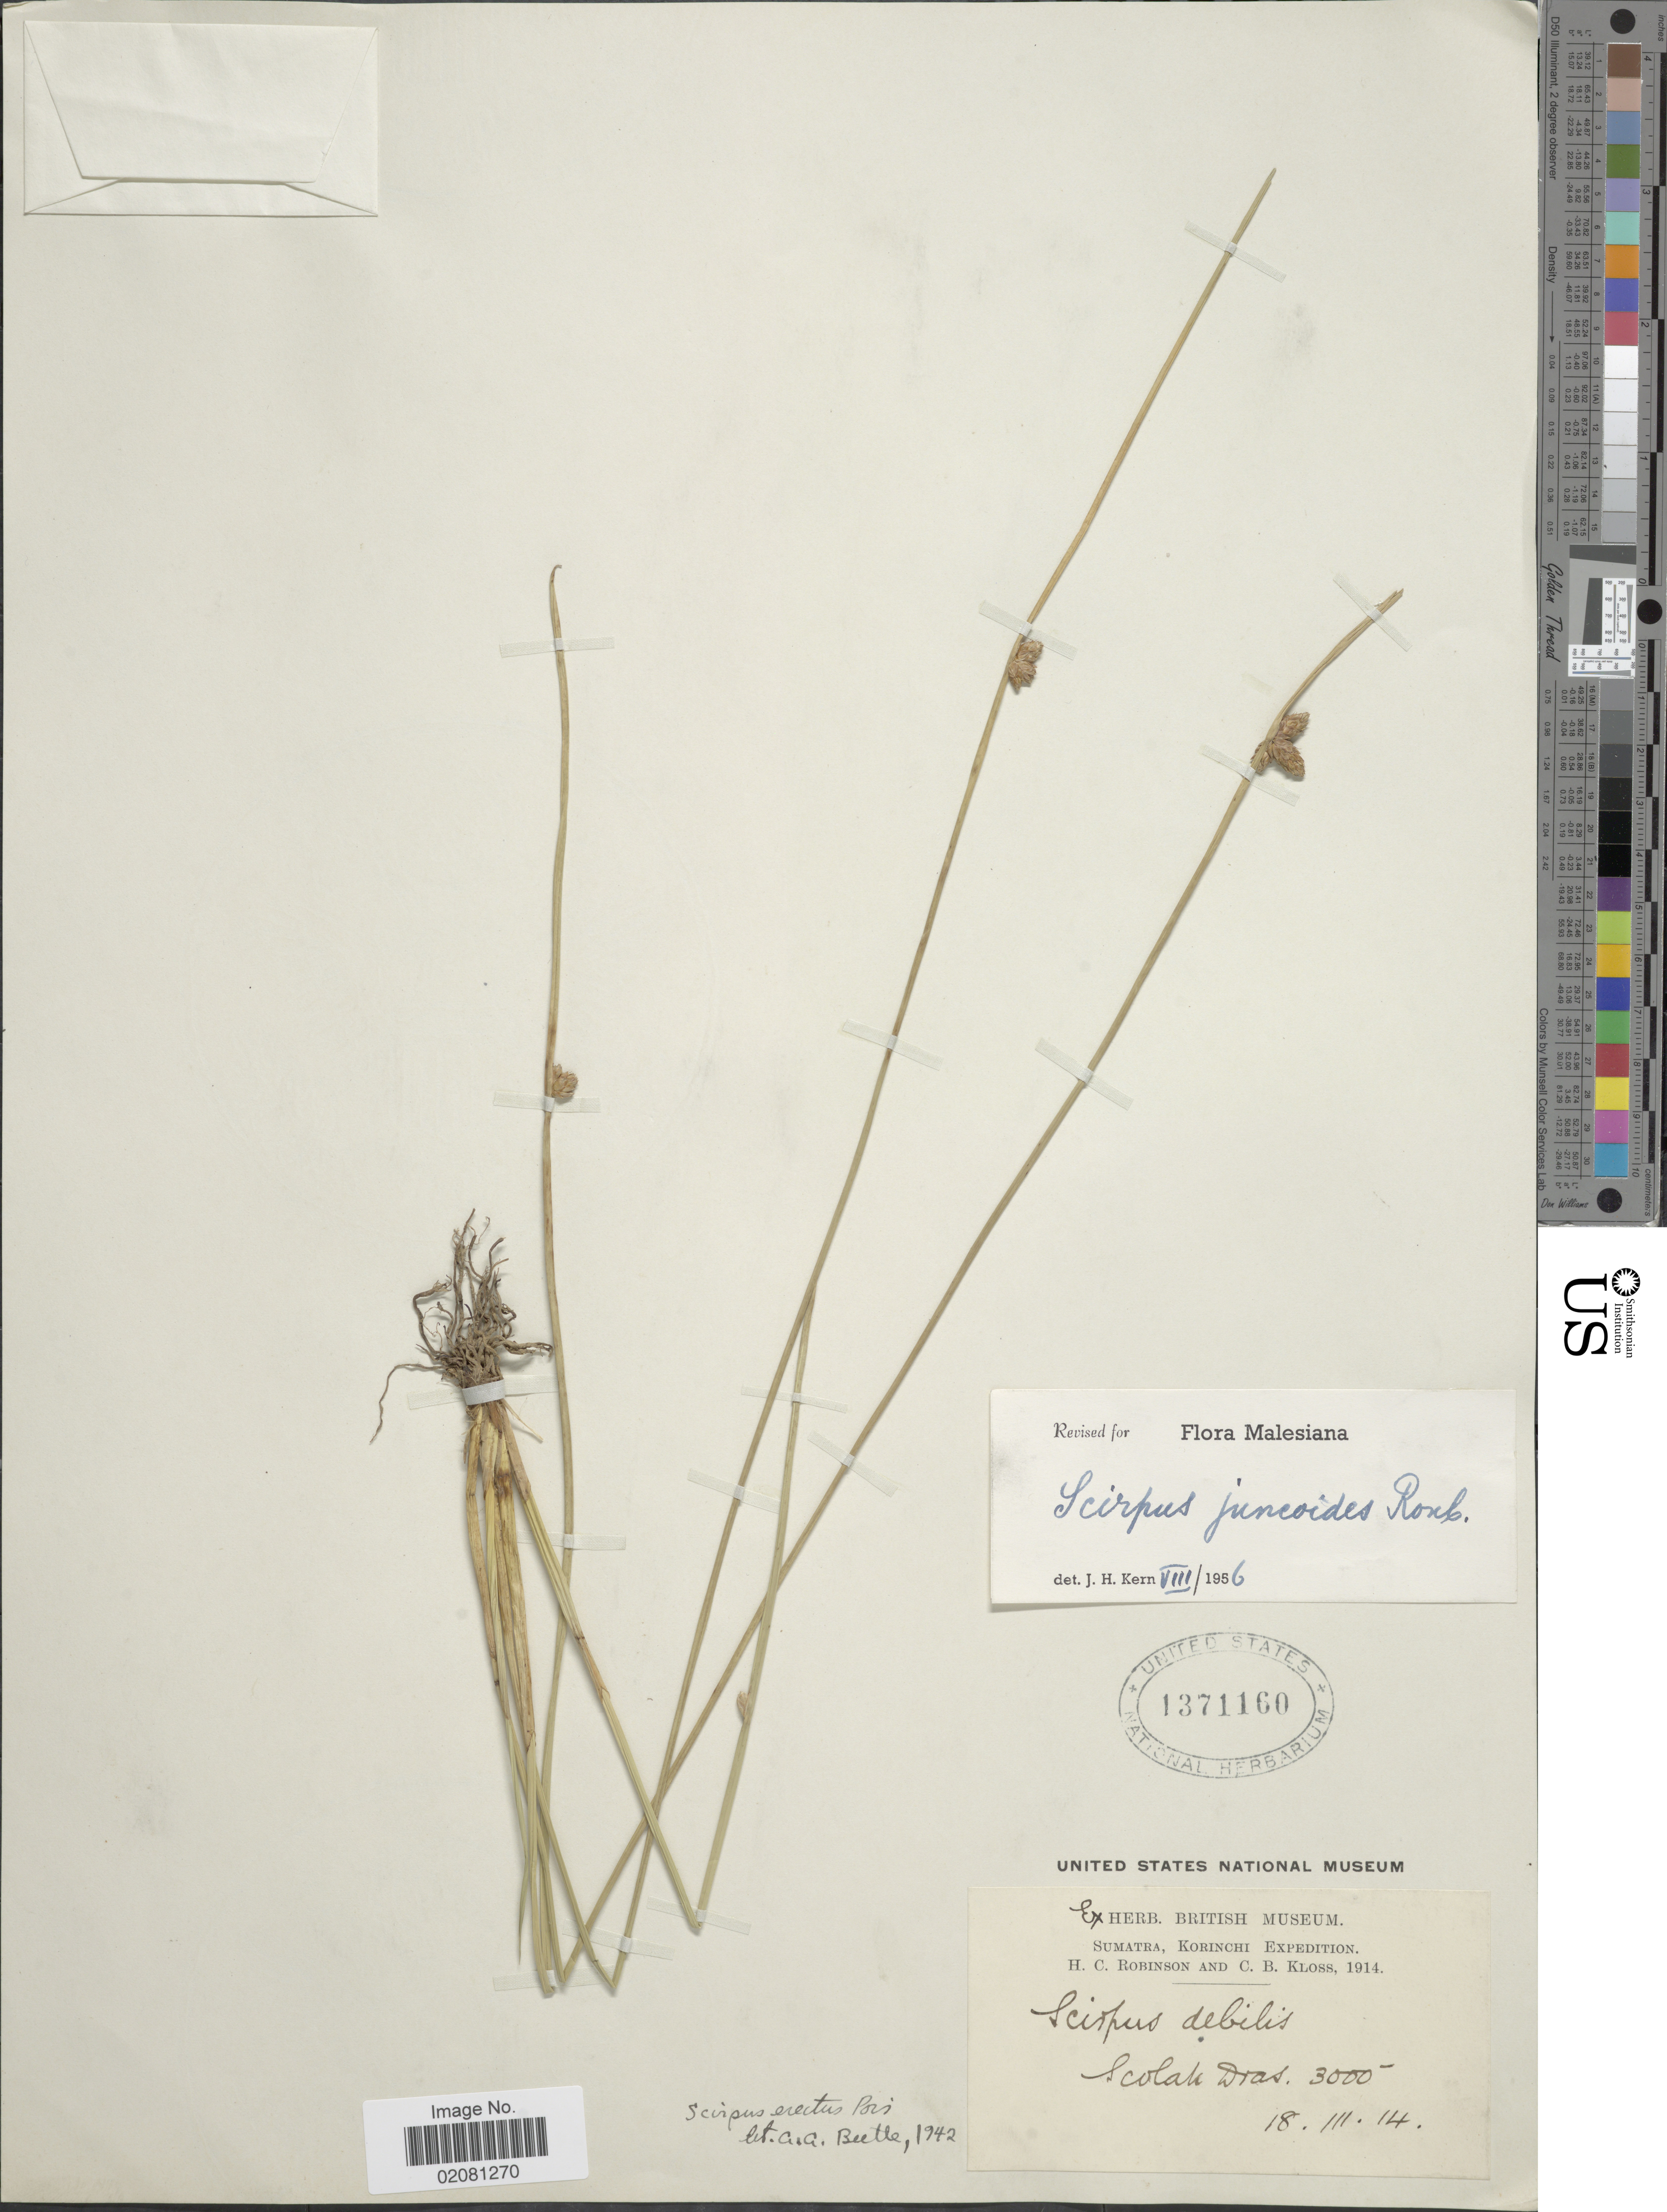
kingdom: Plantae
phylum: Tracheophyta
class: Liliopsida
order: Poales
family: Cyperaceae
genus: Schoenoplectiella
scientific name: Schoenoplectiella juncoides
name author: (Roxb.)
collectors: H. C. Robinson & C. Kloss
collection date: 1914-03-18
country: Indonesia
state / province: Sumatra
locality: Korinchi, Scolak Dras.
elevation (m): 914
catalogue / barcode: US 1371160